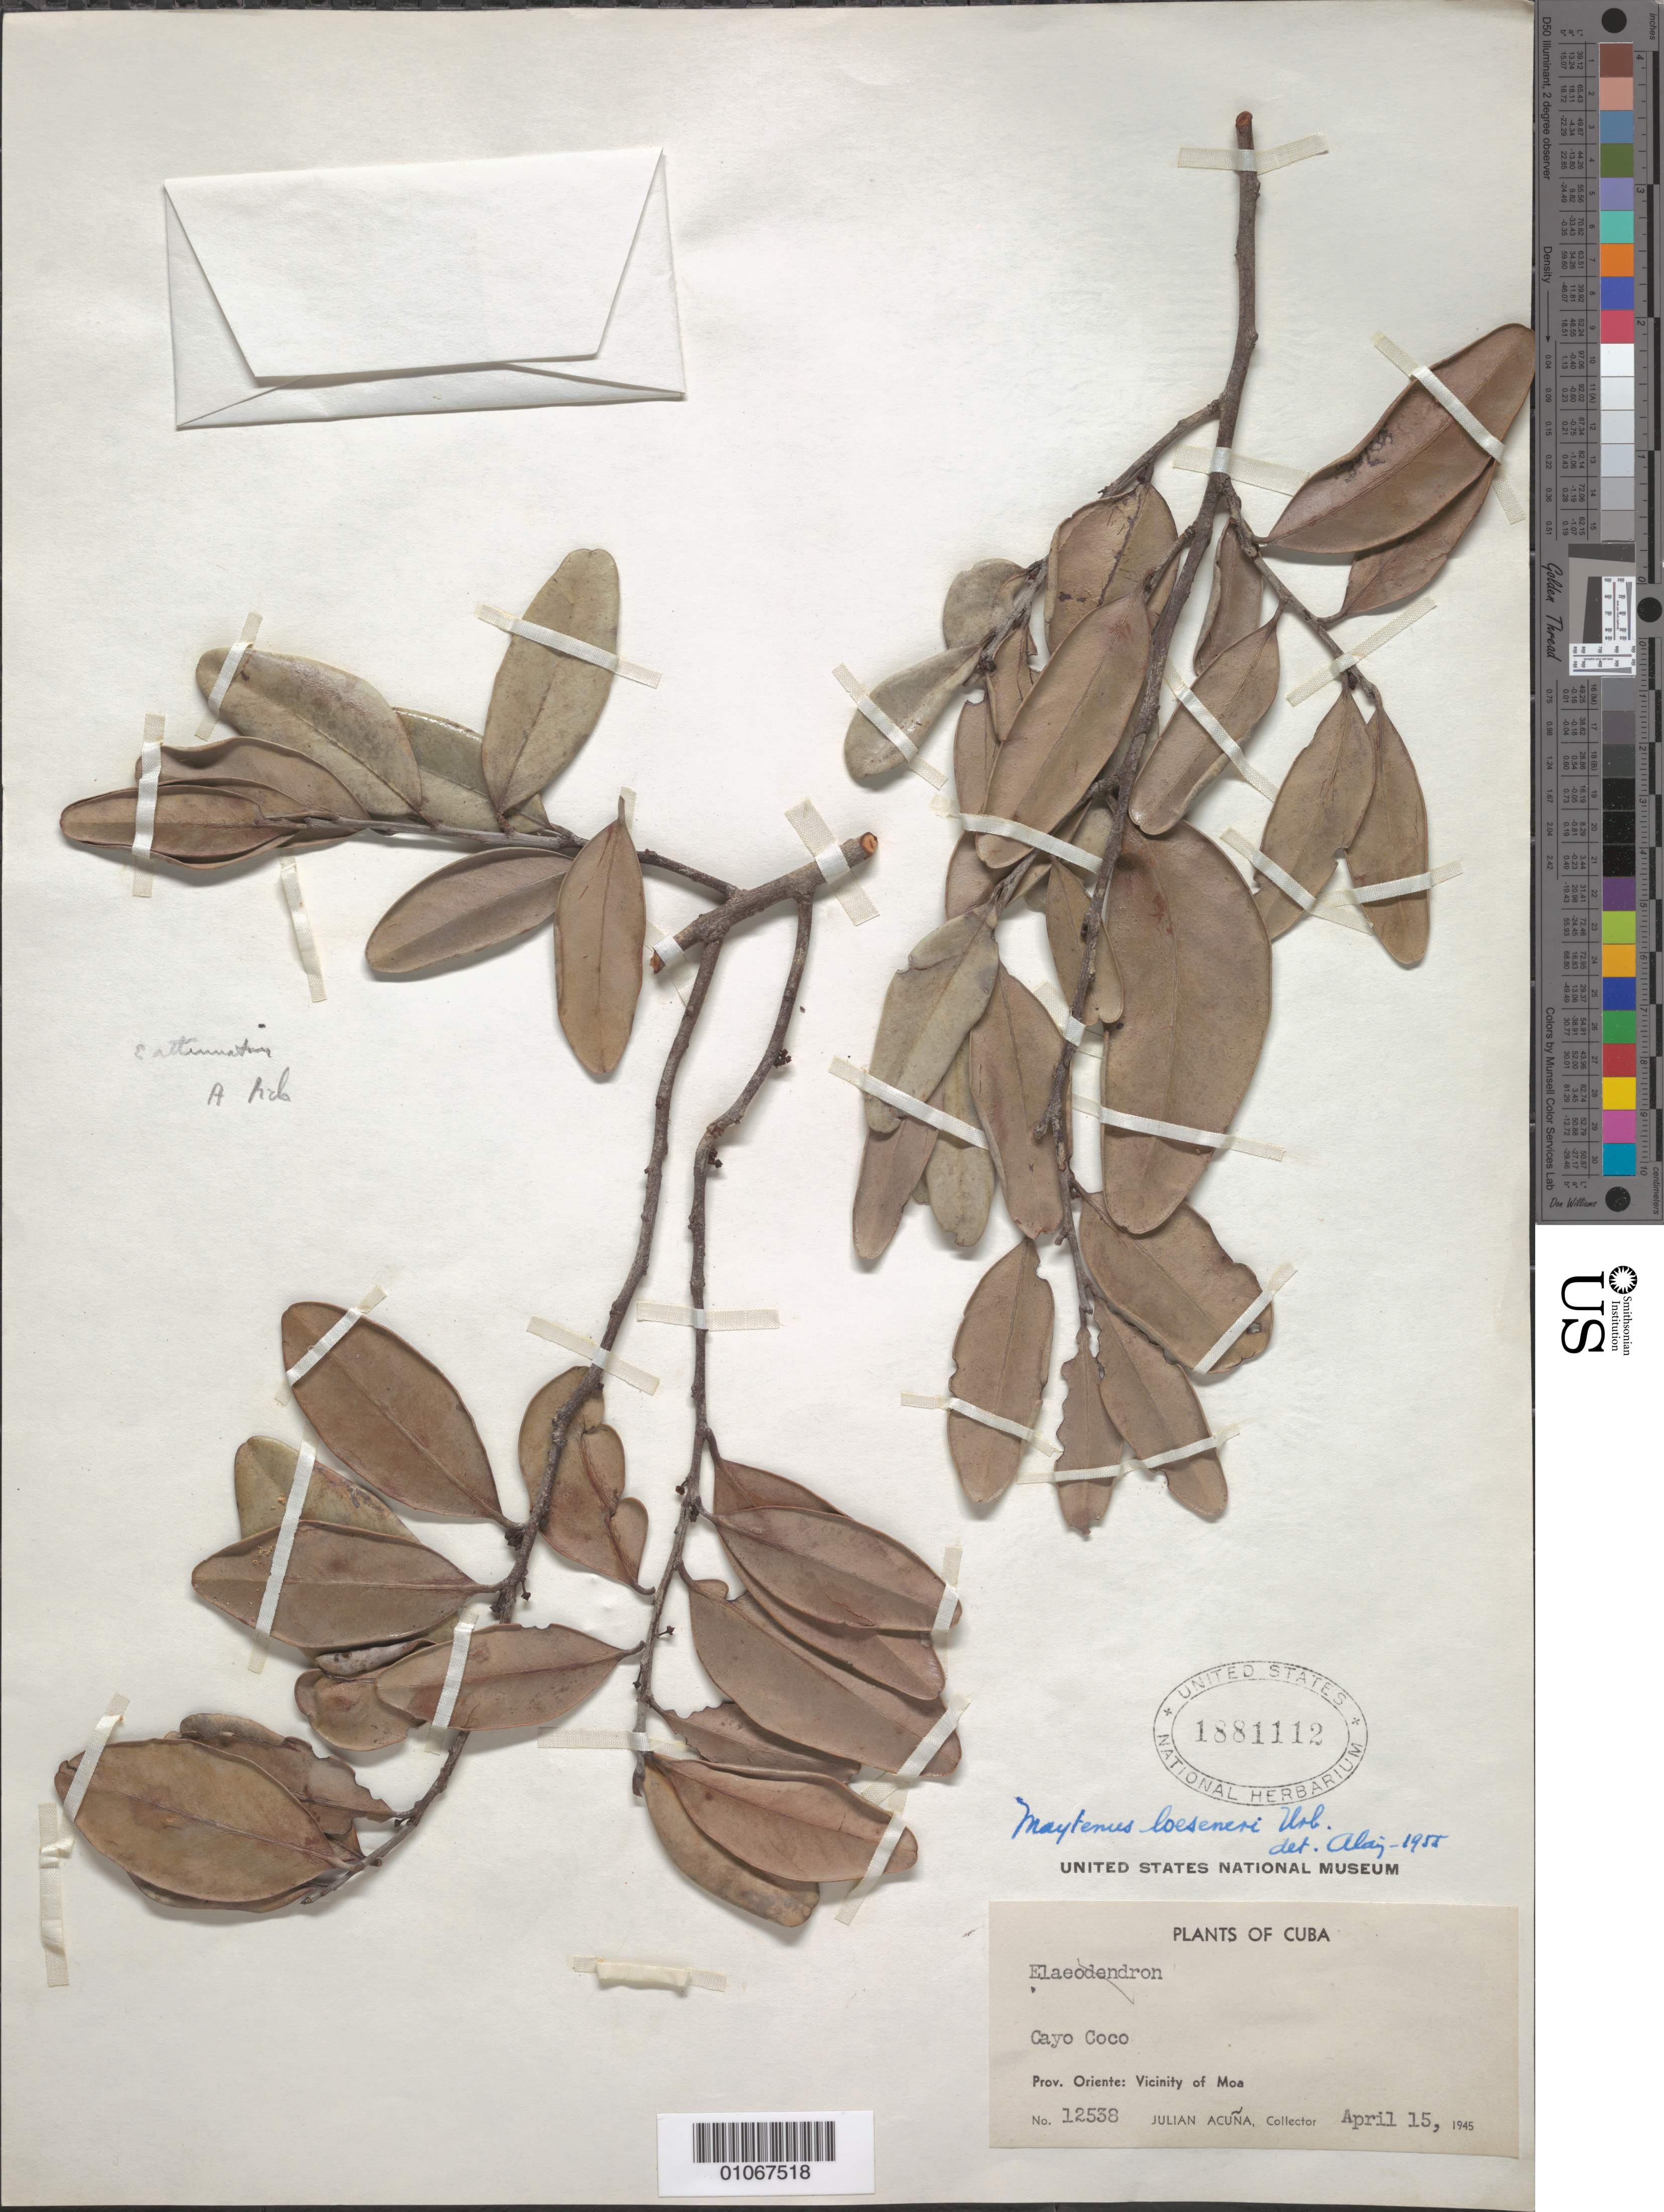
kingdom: Plantae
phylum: Tracheophyta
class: Magnoliopsida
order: Celastrales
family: Celastraceae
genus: Maytenus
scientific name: Maytenus loeseneri var. loeseneri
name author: Urb.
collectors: J. Acuña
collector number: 12538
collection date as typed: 15 Apr 1945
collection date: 1945-04-15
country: Cuba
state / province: Holguín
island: Cuba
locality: Vicinity of Moa [Oriente]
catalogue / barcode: US 1881112